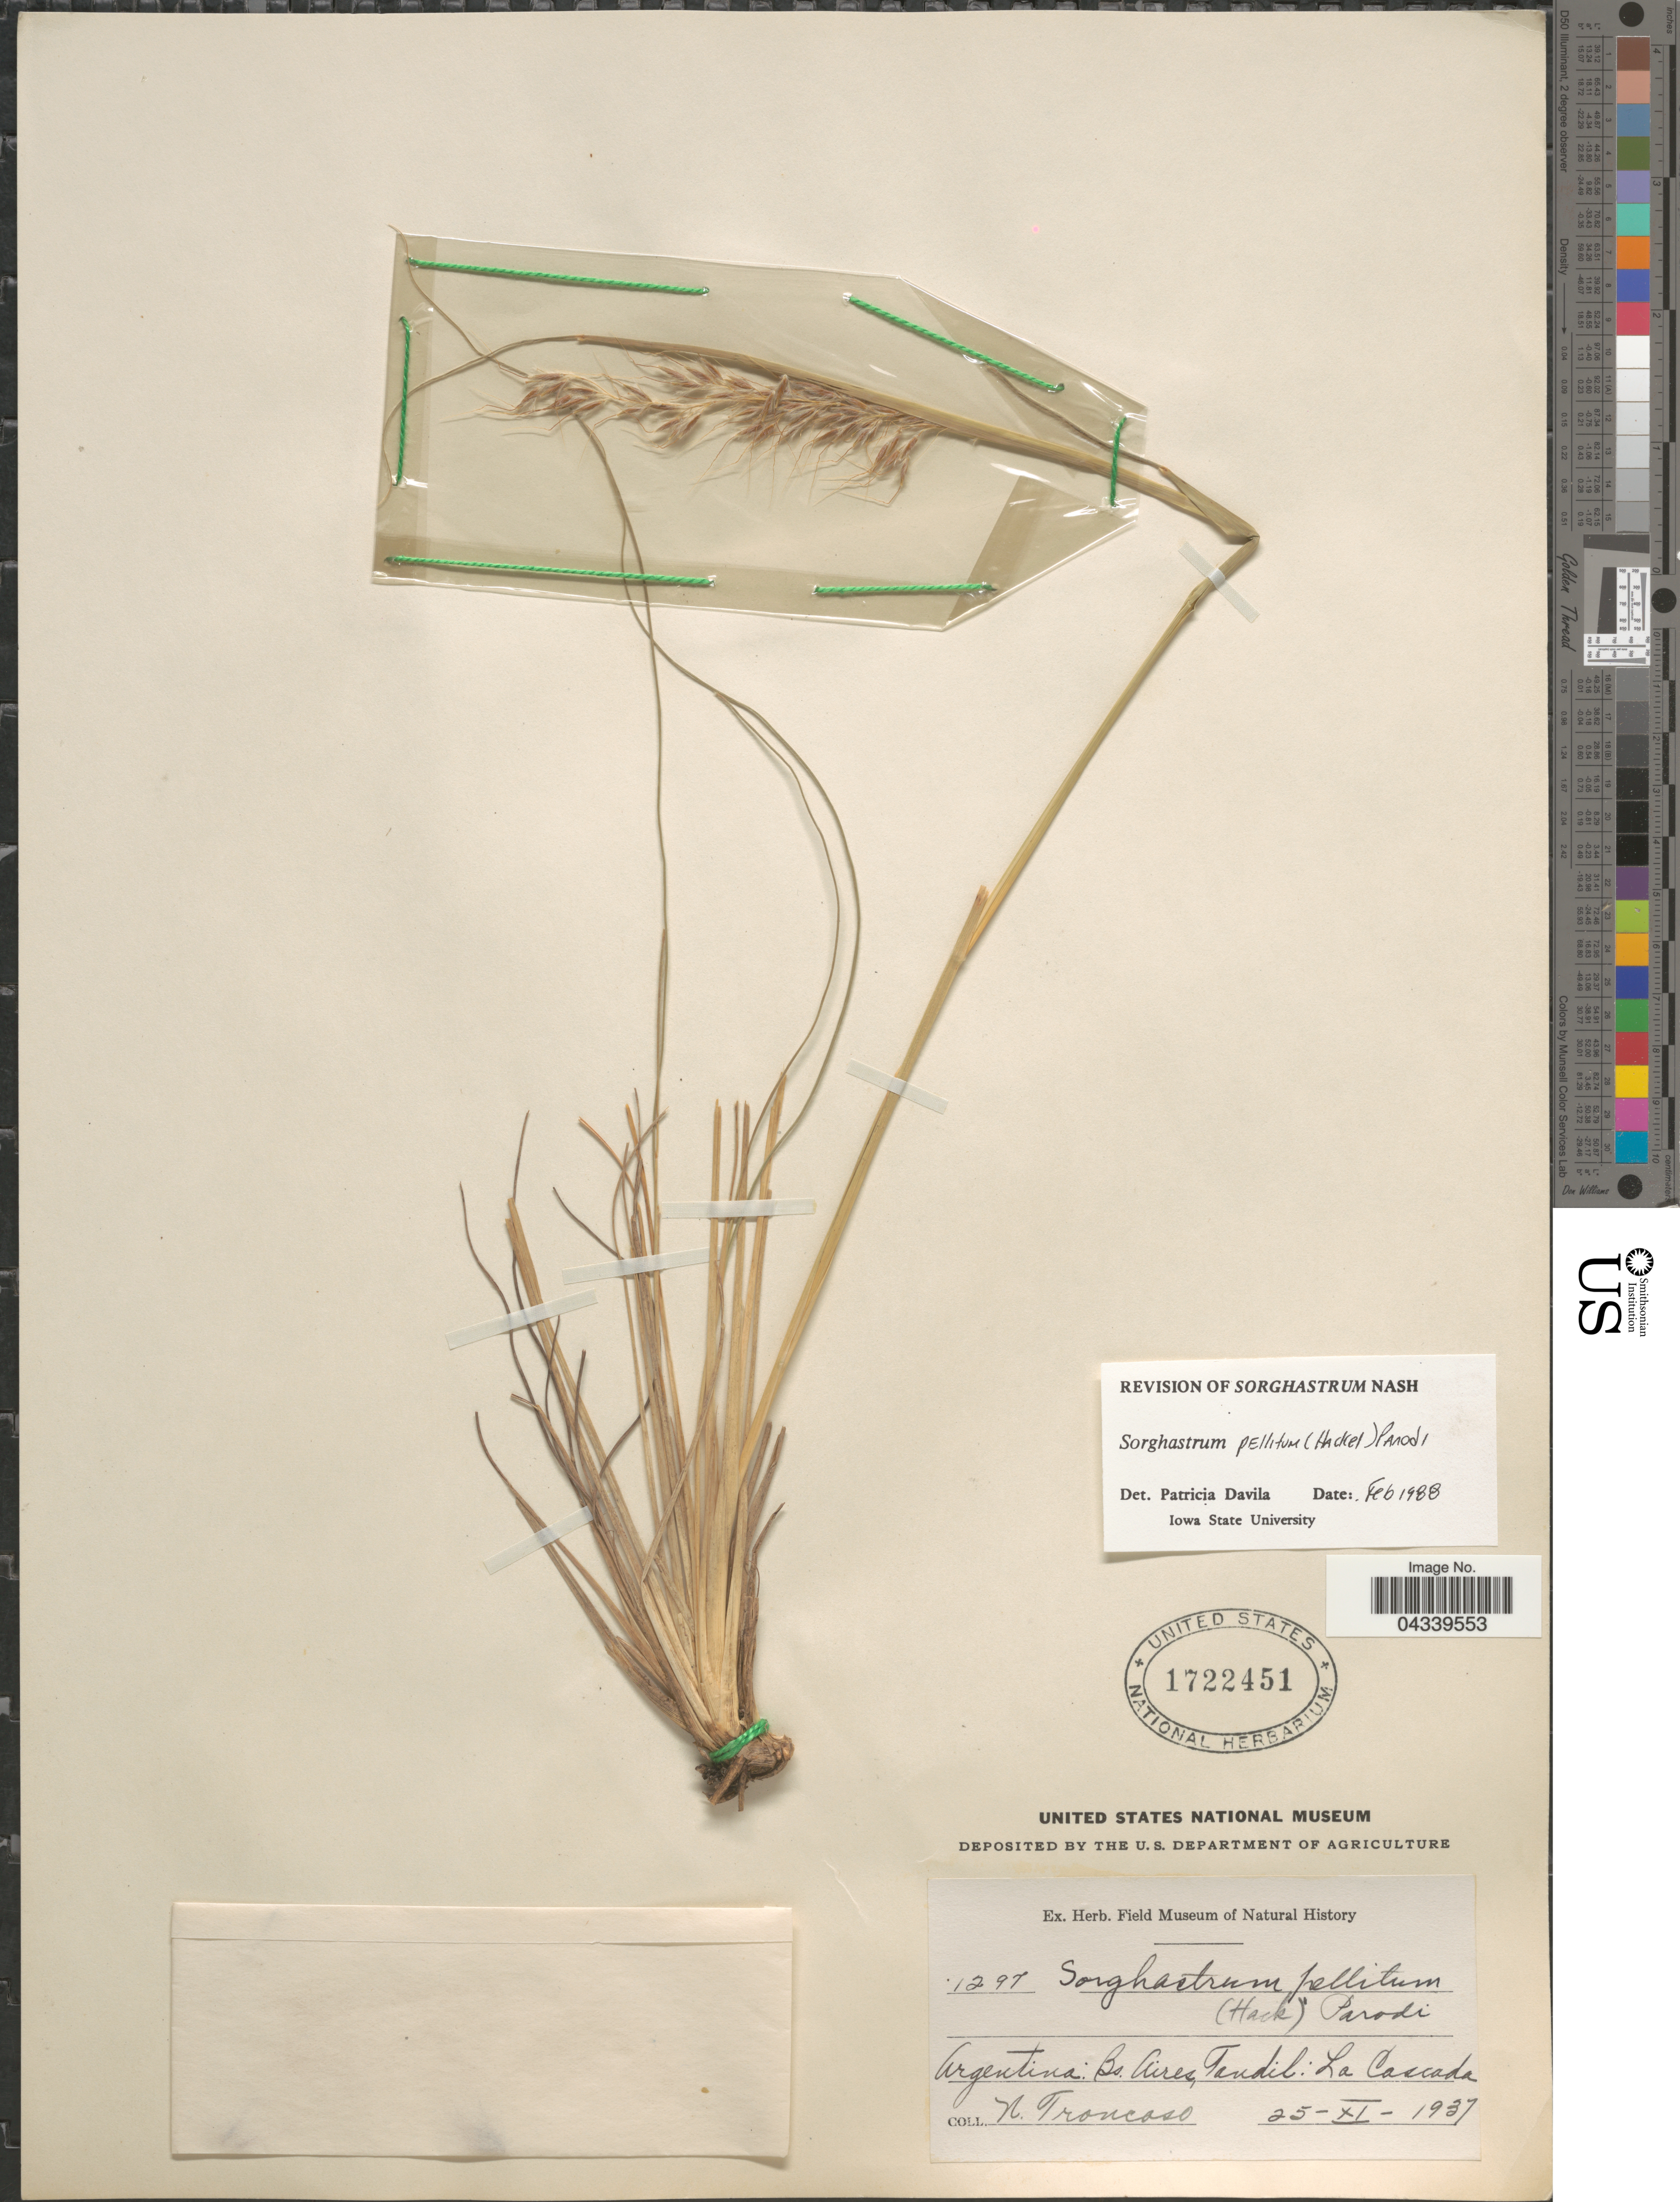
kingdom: Plantae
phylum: Tracheophyta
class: Liliopsida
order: Poales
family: Poaceae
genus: Sorghastrum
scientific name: Sorghastrum pellitum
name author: (Hack.) Parodi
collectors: N. Troncoso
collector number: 1297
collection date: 1937-11-25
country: Argentina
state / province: Buenos Aires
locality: Tandil: La Cascada.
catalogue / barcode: US 1722451